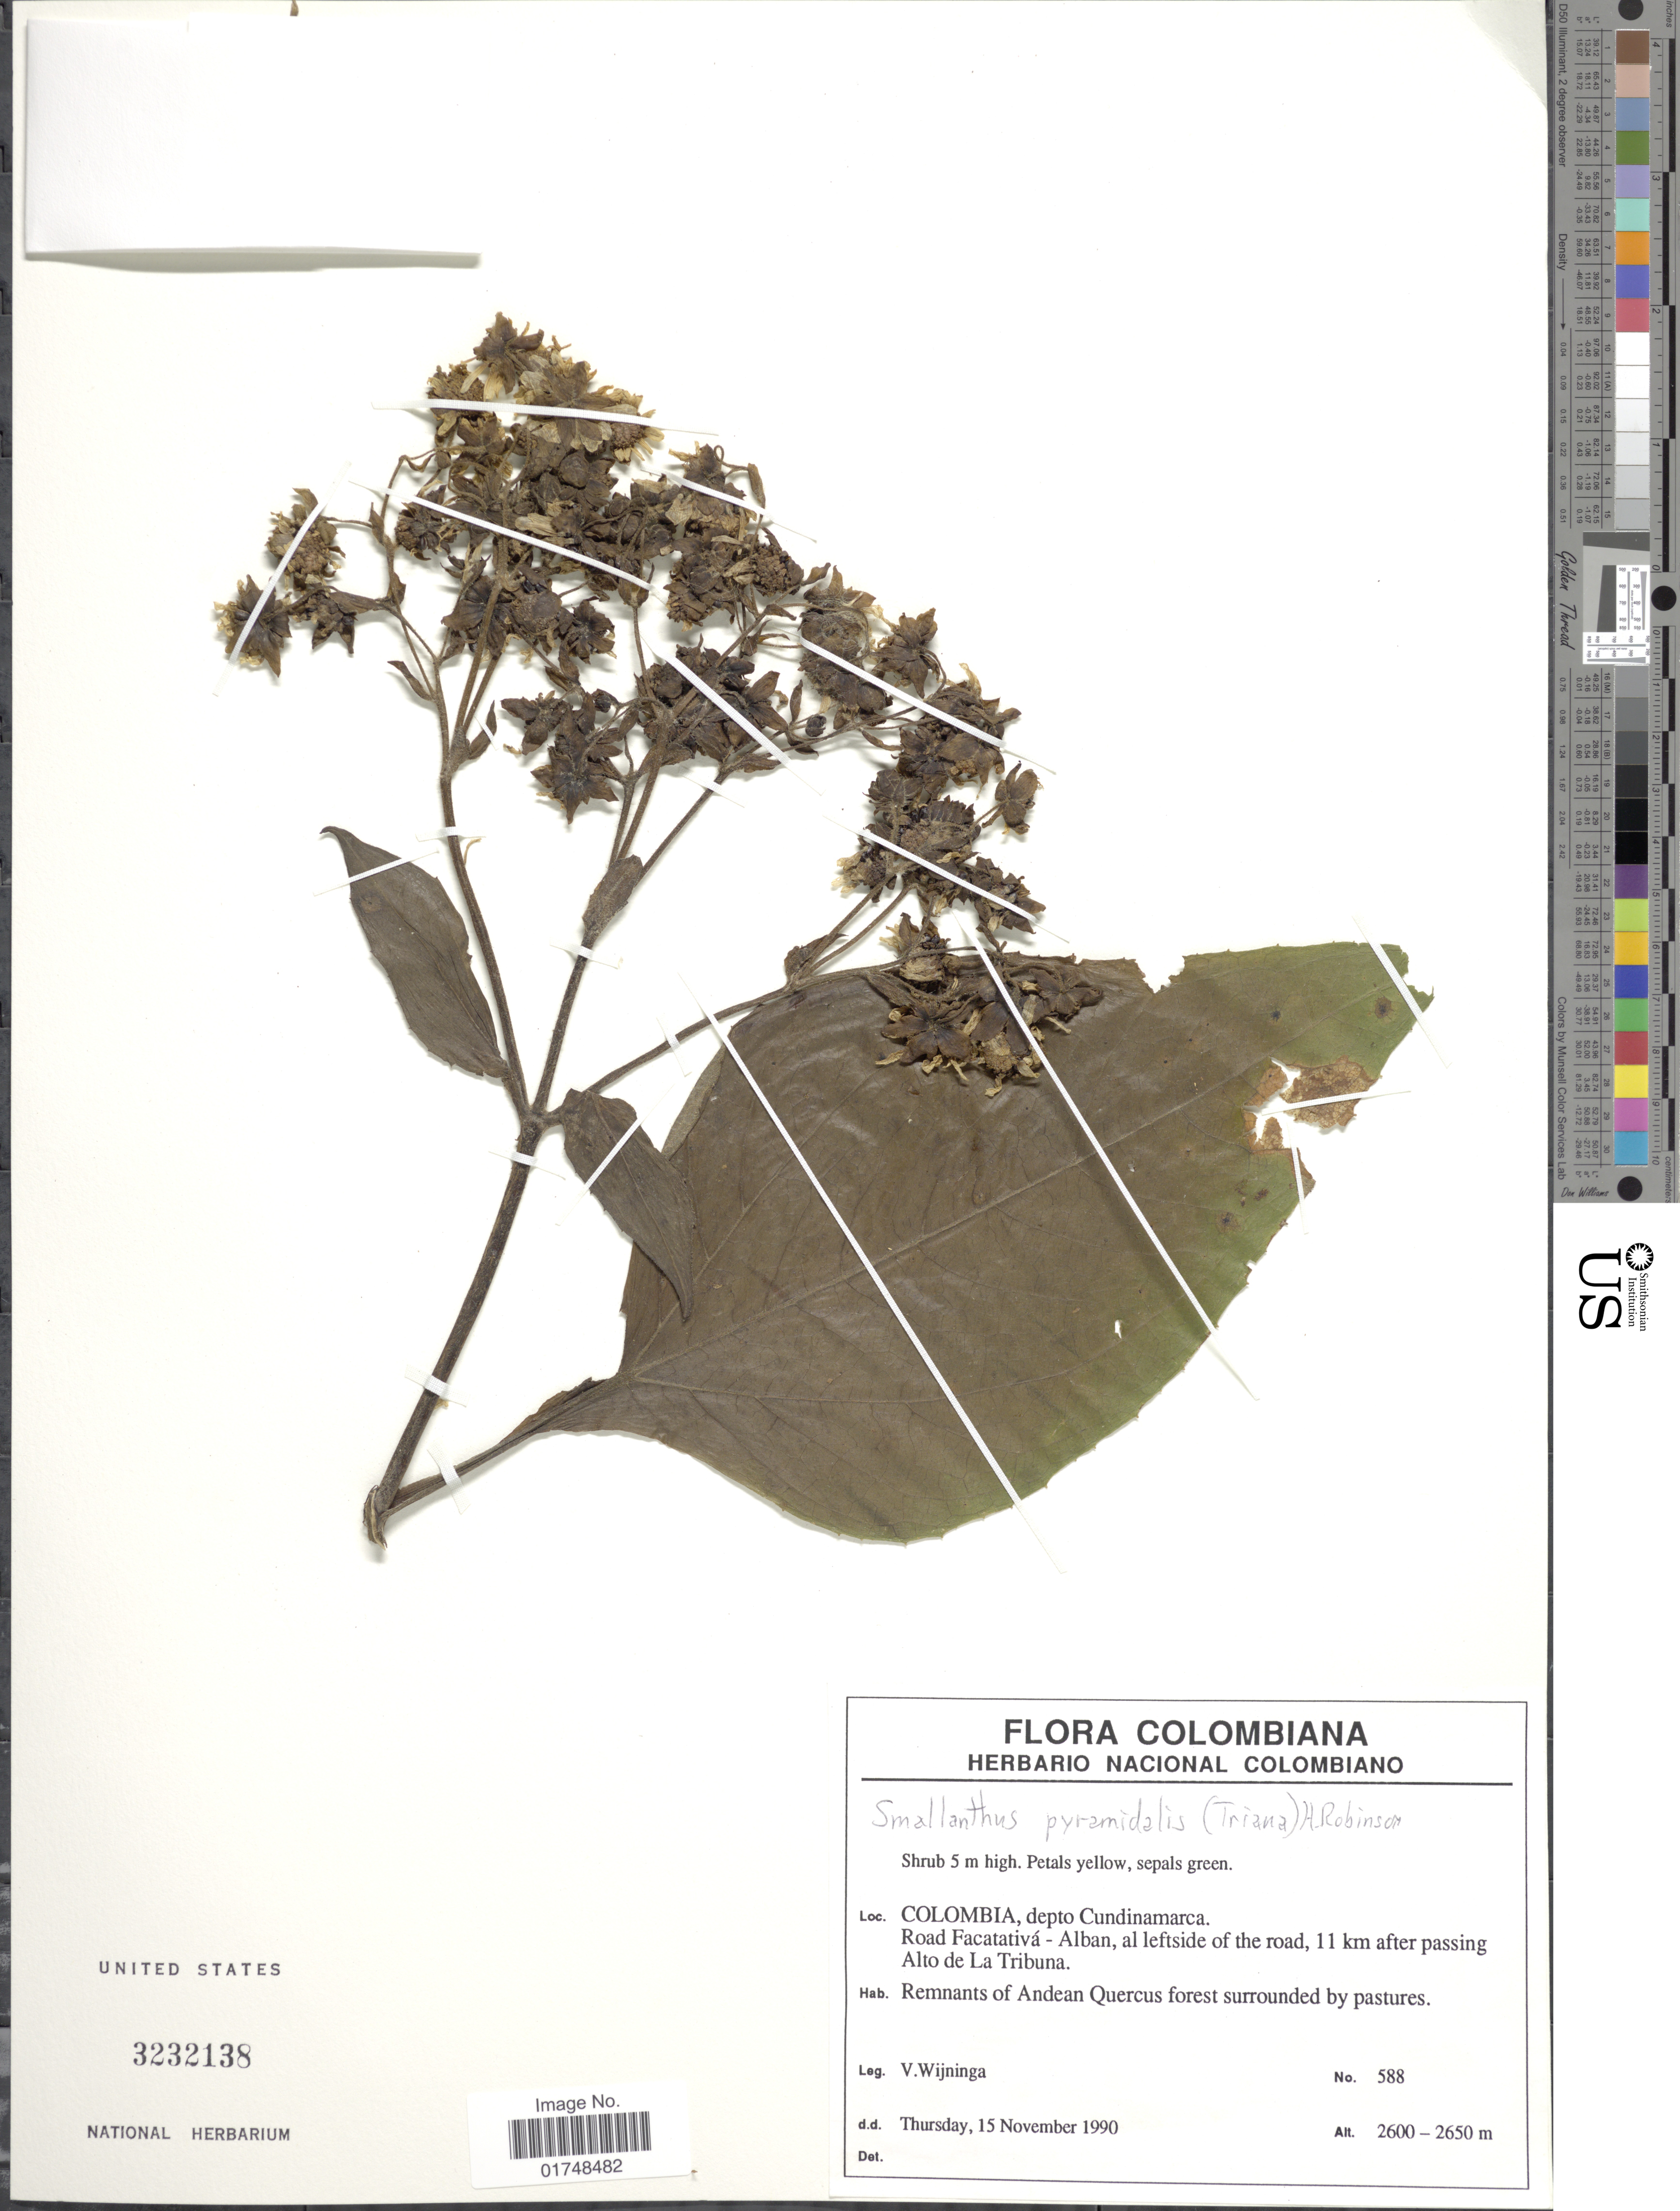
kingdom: Plantae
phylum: Tracheophyta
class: Magnoliopsida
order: Asterales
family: Asteraceae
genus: Smallanthus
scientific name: Smallanthus pyramidalis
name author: (Triana) H. Rob.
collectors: V. Wijninga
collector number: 588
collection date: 1990-11-15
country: Colombia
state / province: Cundinamarca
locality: Depto Cundinamarca. Road Facatativa-Alban, al leftside of the road, 11 km after passing Alto de La Tribuna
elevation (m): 2600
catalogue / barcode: US 3232138